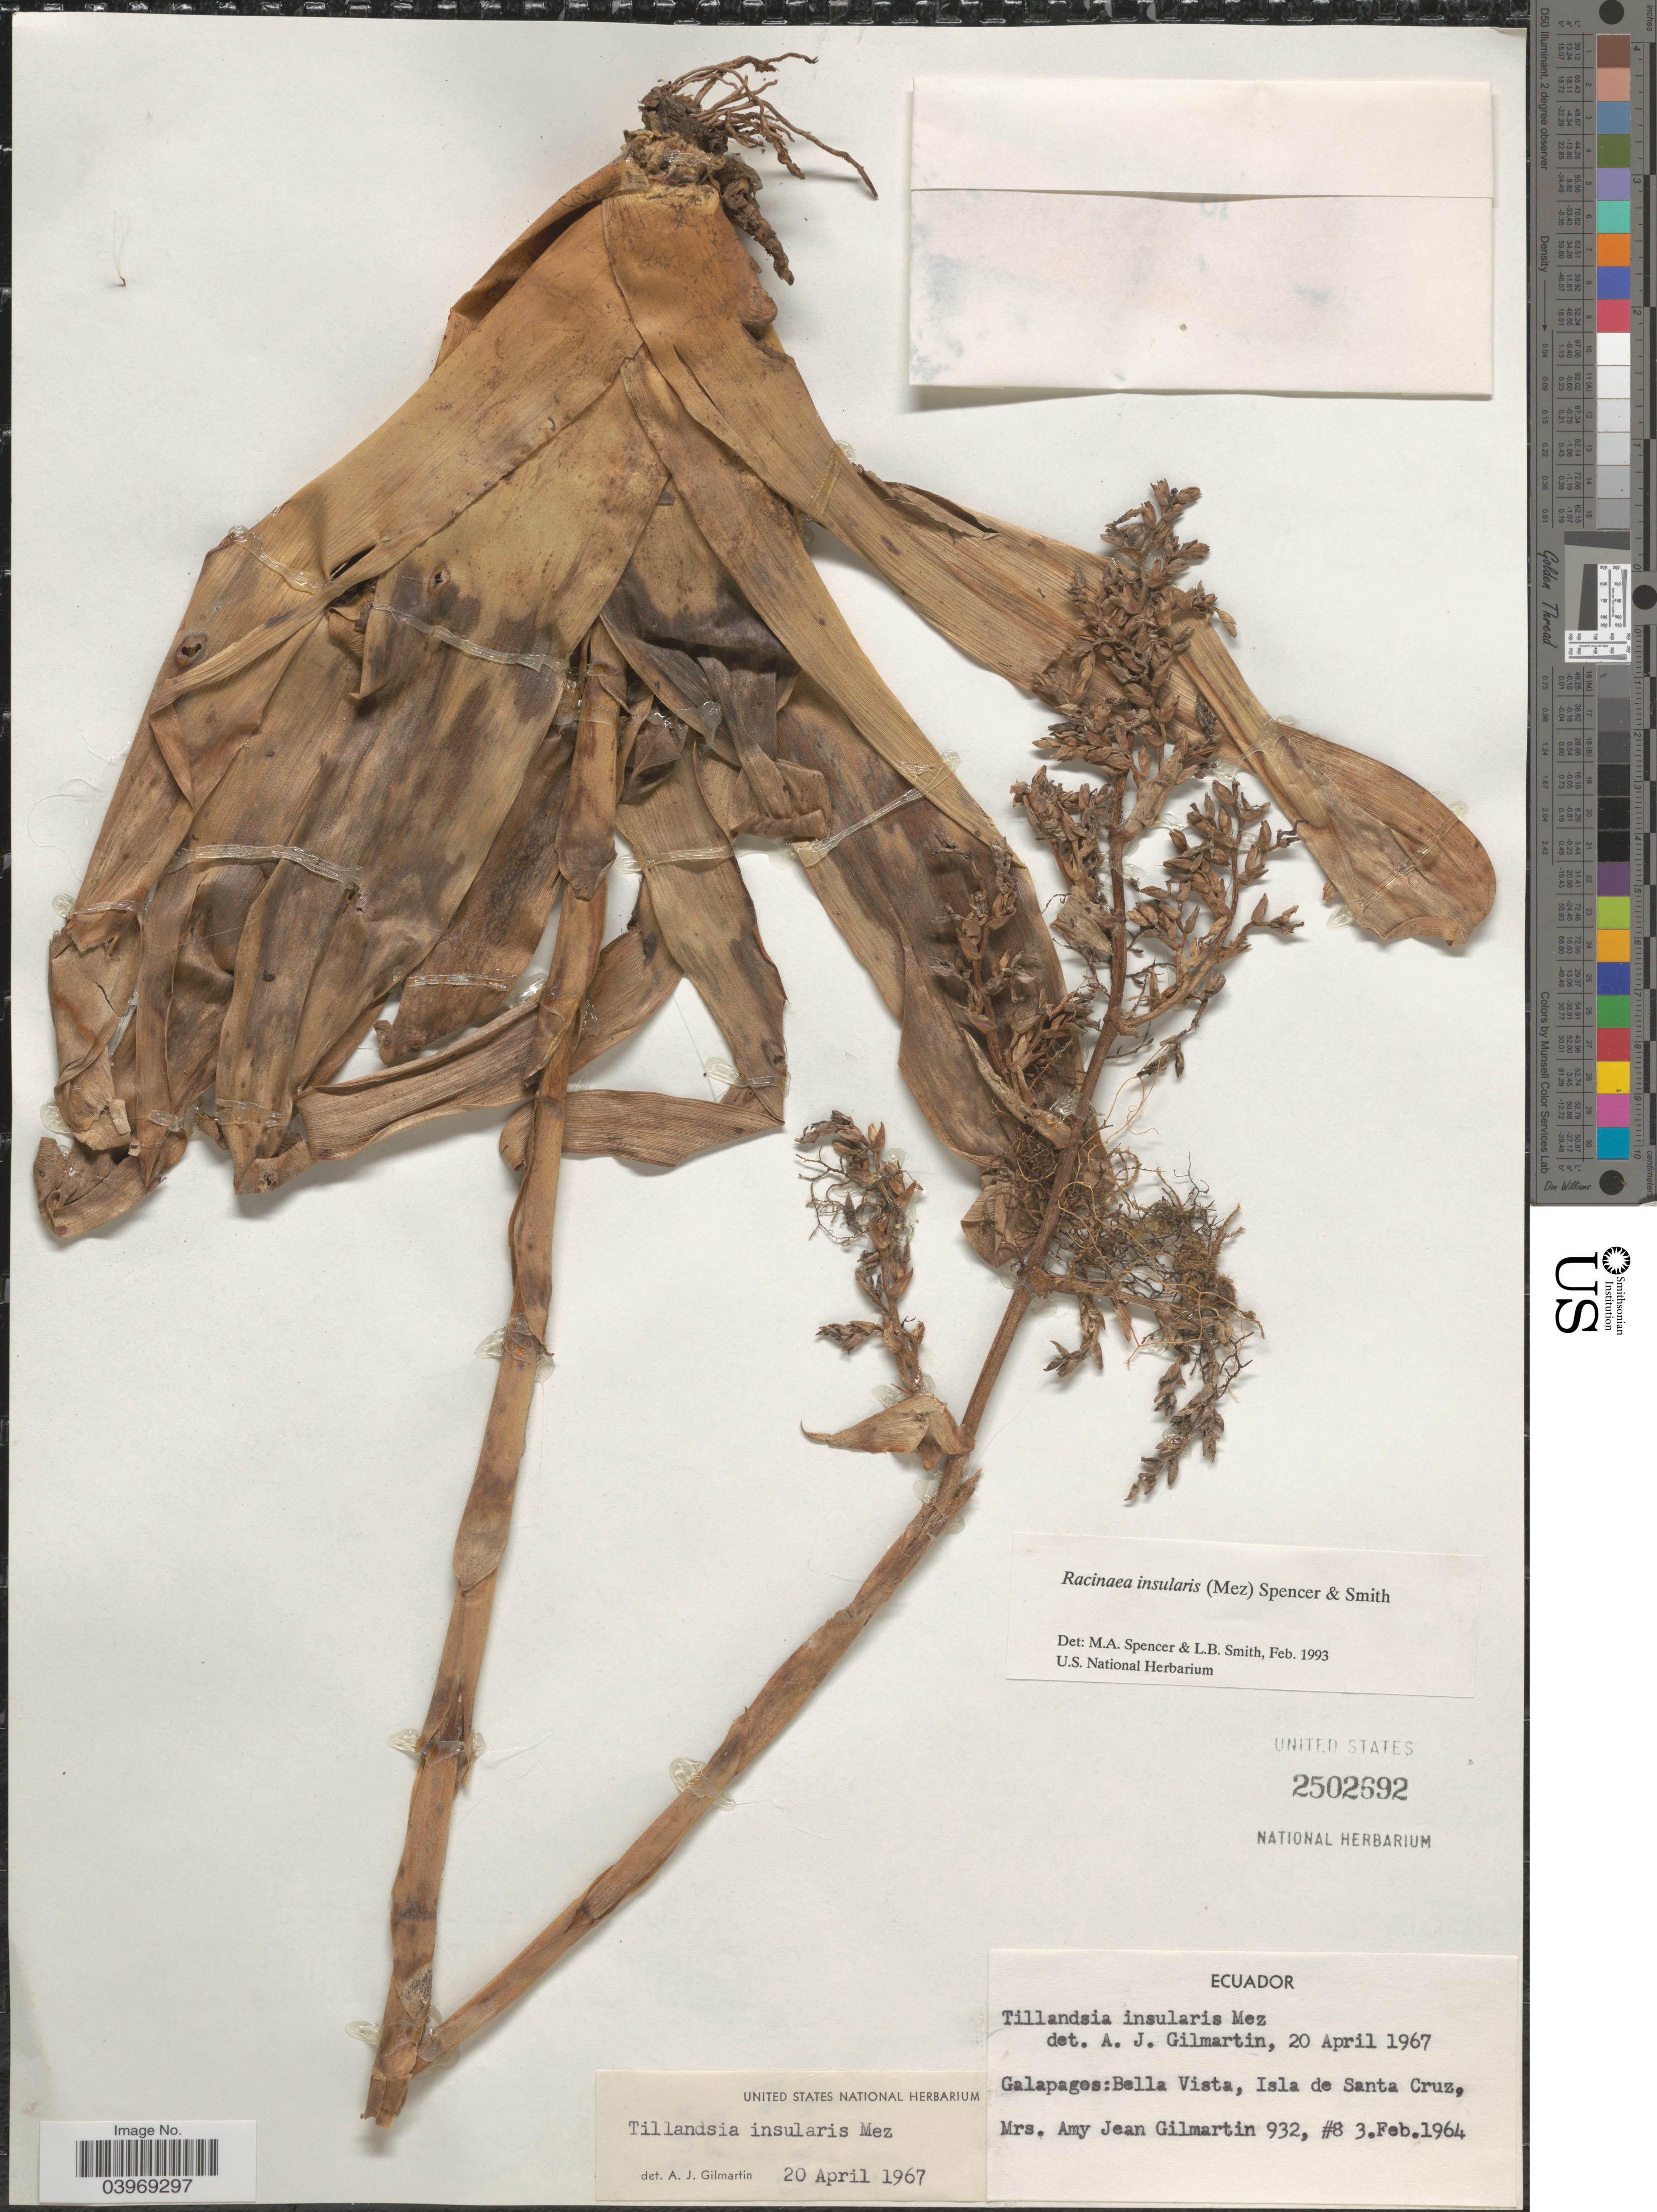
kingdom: Plantae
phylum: Tracheophyta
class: Liliopsida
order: Poales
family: Bromeliaceae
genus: Racinaea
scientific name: Racinaea insularis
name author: (Mez) M.A. Spencer & L.B. Sm.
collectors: A. J. Gilmartin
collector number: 932/8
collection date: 1964-02-03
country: Ecuador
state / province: Colón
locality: Galapagos: Bella Vista, Isla de Santa Cruz.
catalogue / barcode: US 2502692